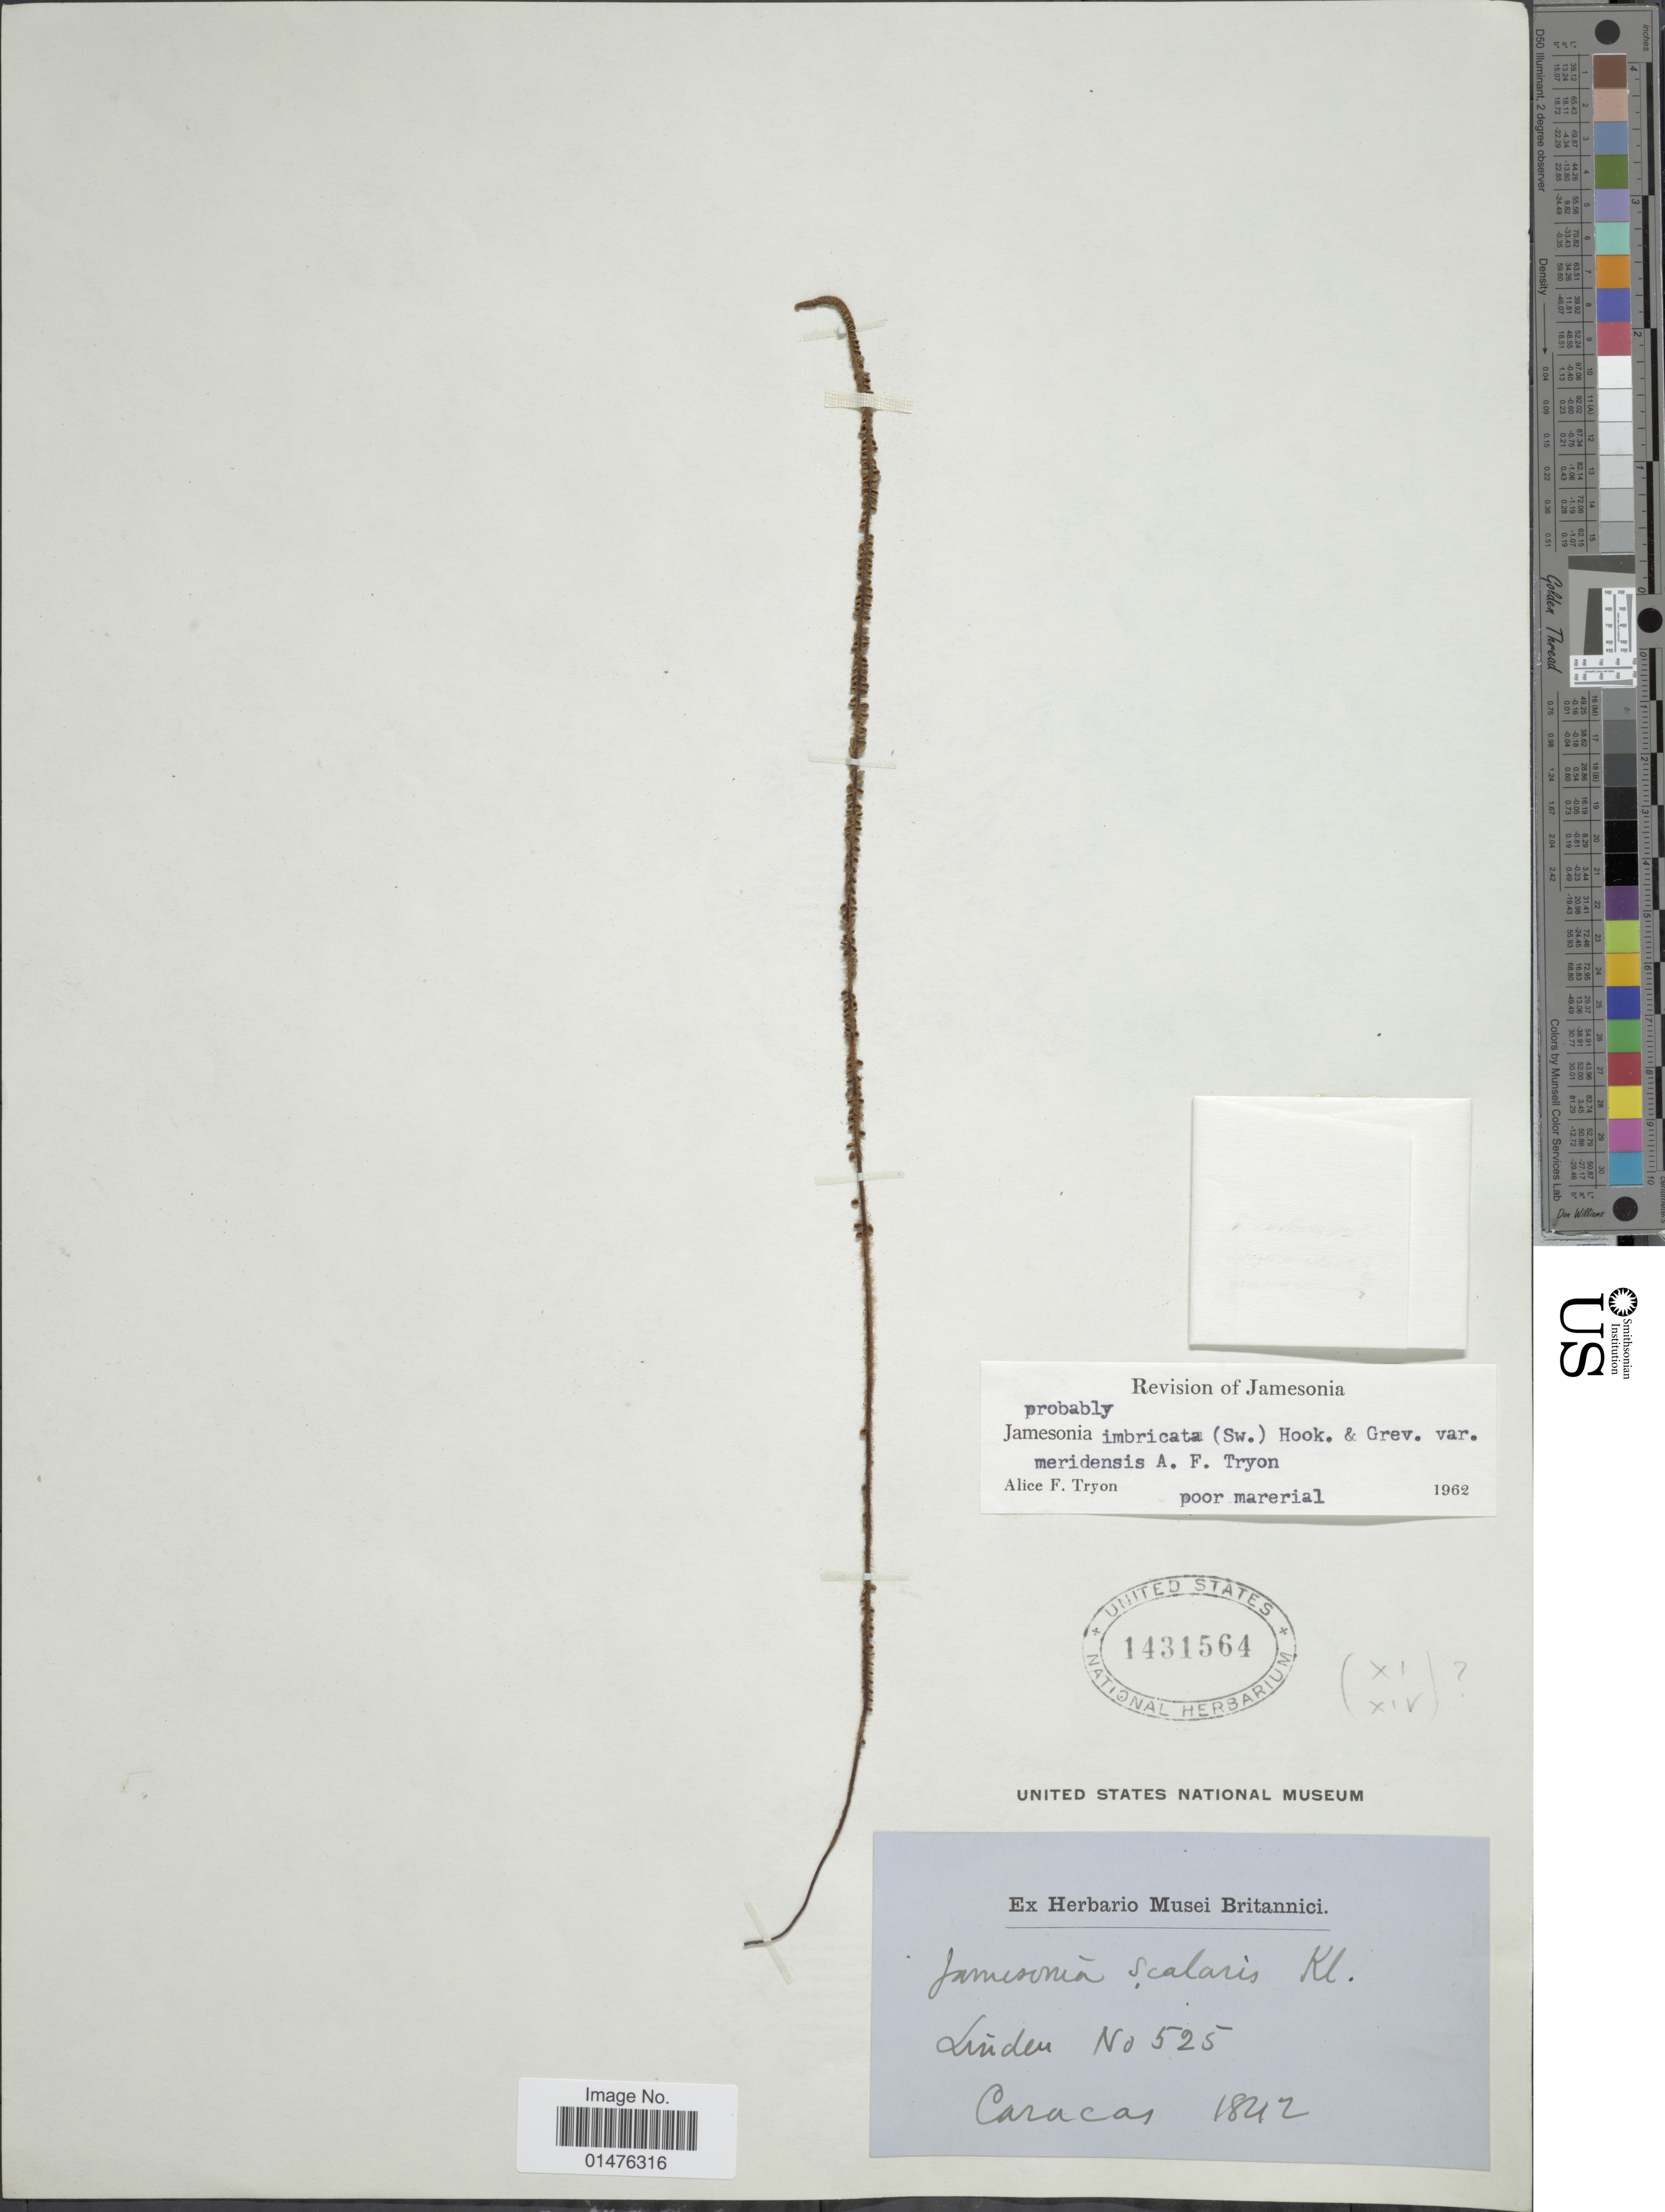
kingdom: Plantae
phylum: Tracheophyta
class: Polypodiopsida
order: Polypodiales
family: Pteridaceae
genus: Jamesonia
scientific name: Jamesonia imbricata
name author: (Sw.) Hook. & Grev.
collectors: -- Linden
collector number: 525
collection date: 1842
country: Venezuela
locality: Caracas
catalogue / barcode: US 1431564